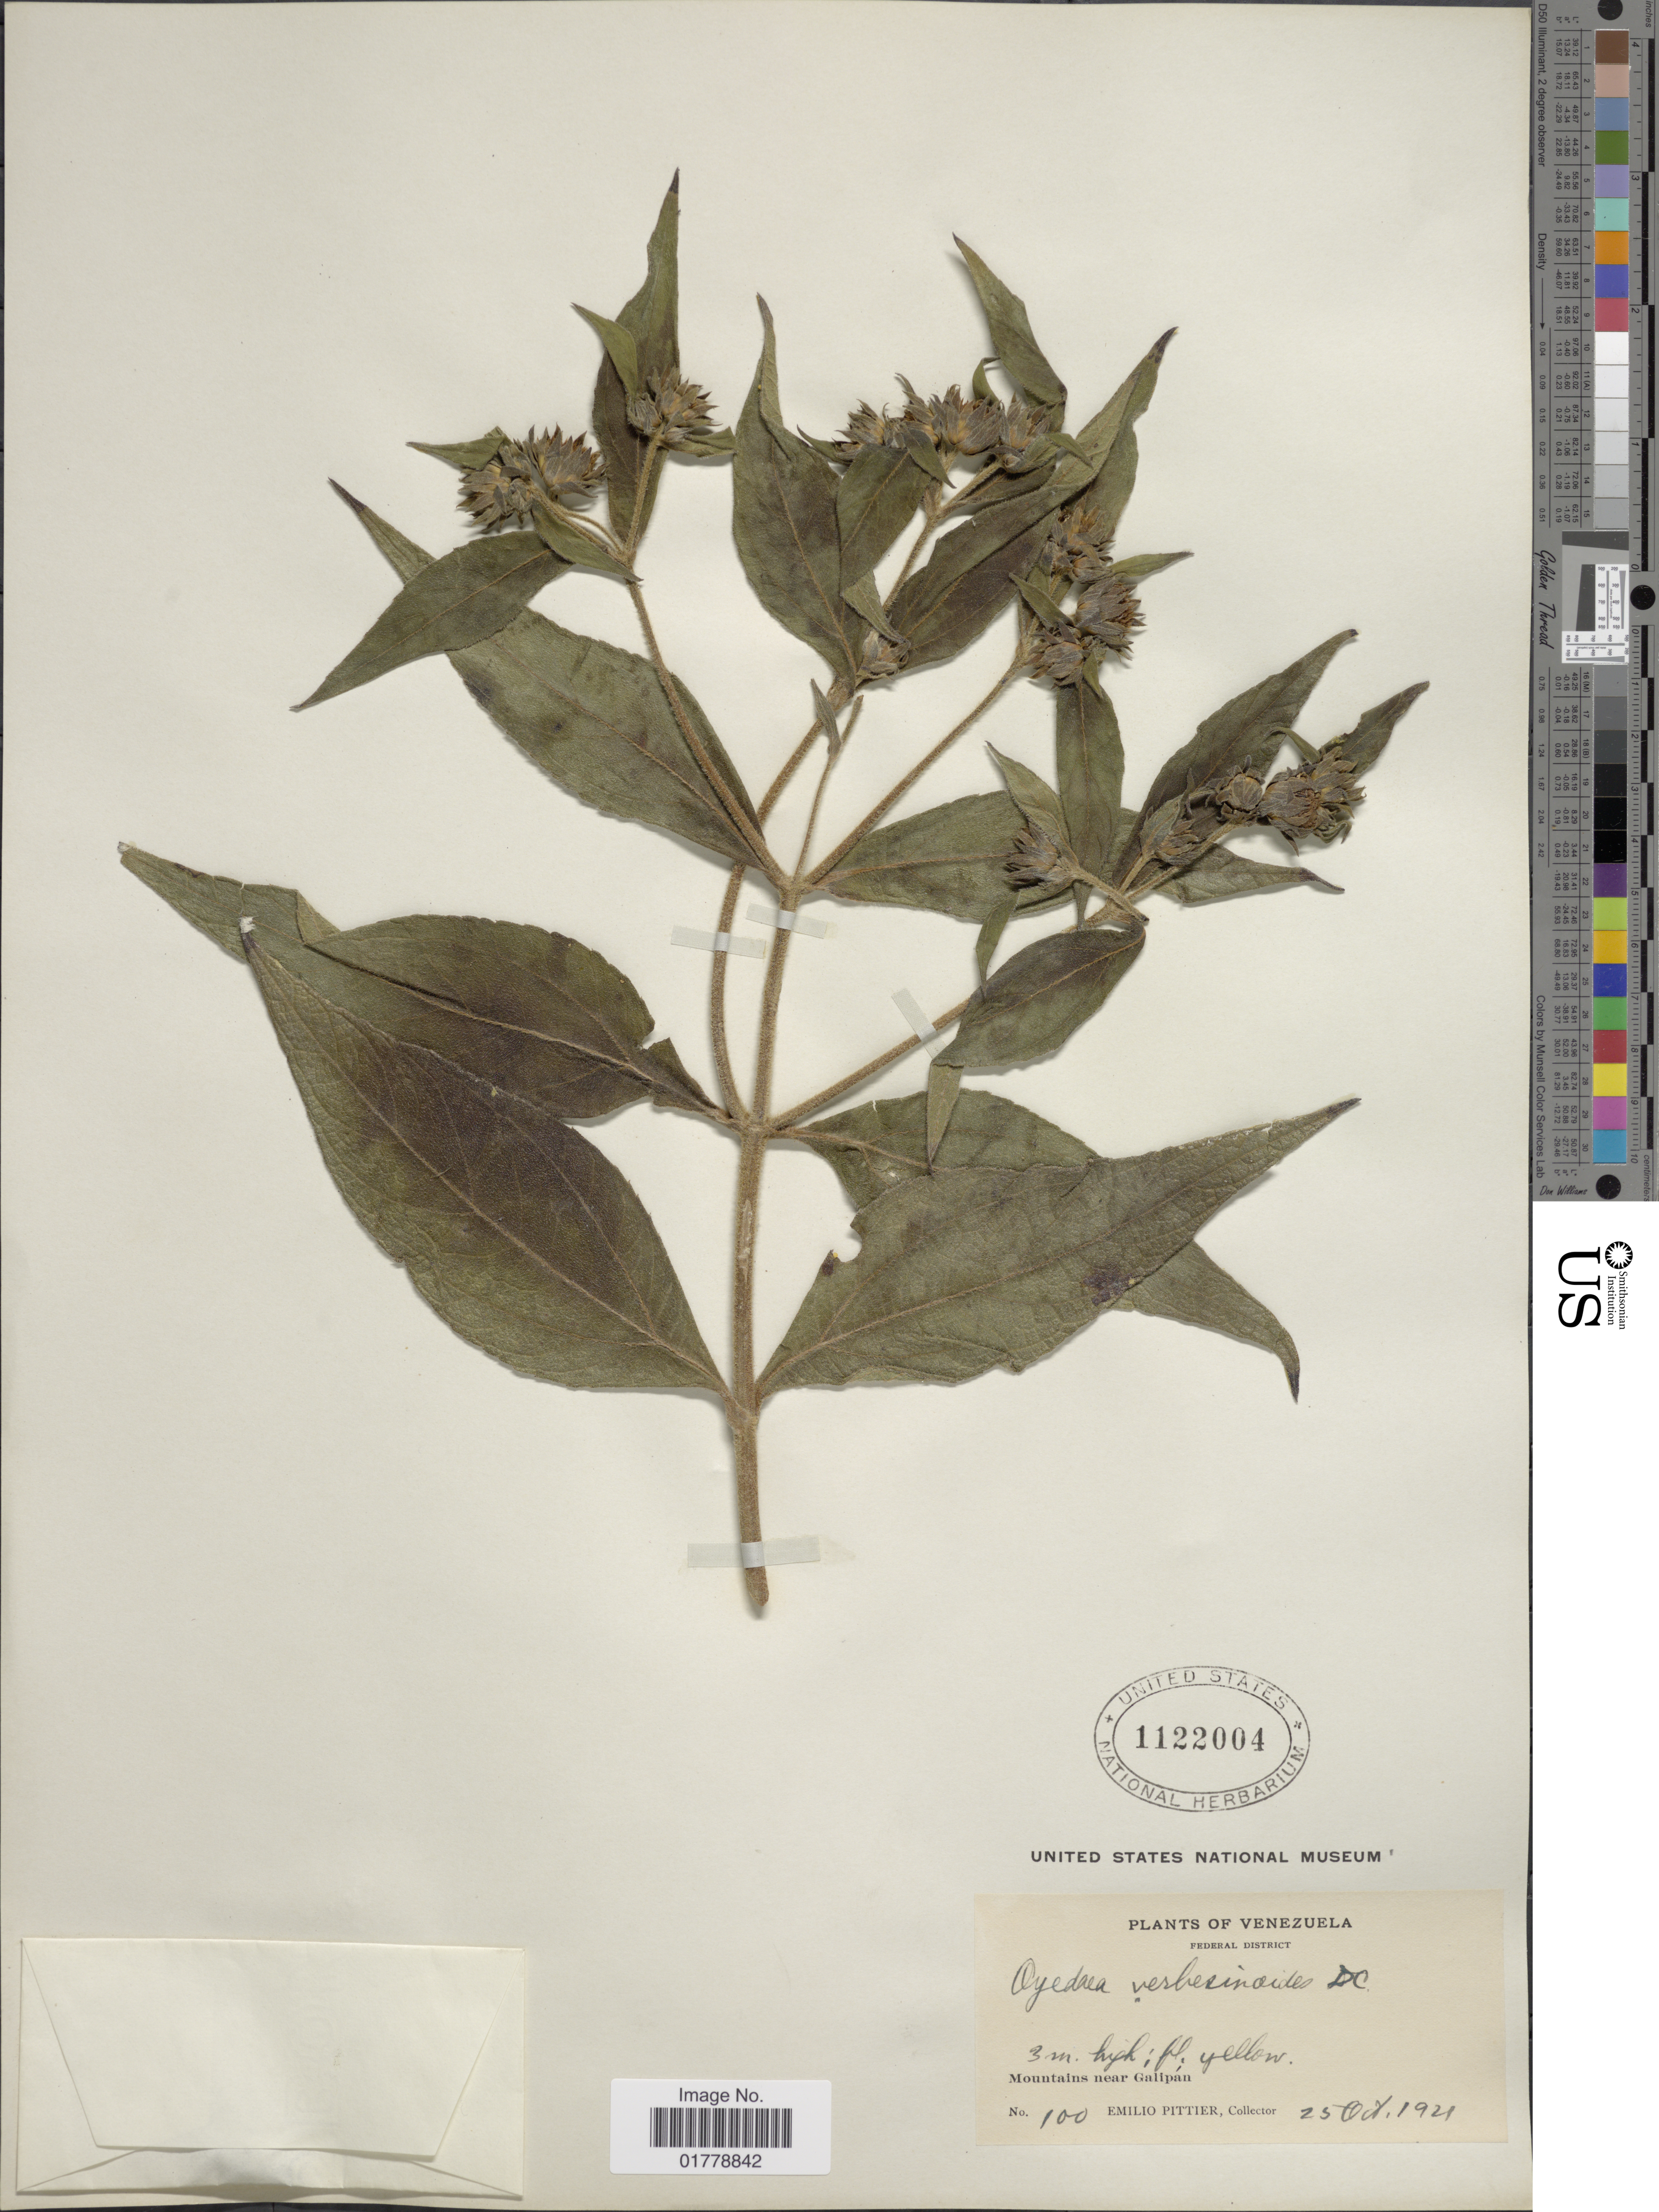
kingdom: Plantae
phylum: Tracheophyta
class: Magnoliopsida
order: Asterales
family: Asteraceae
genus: Oyedaea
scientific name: Oyedaea verbesinoides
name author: DC.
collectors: E. Pittier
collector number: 100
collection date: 1921-10-25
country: Venezuela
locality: Federal District. Mountains near Galipán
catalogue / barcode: US 1122004